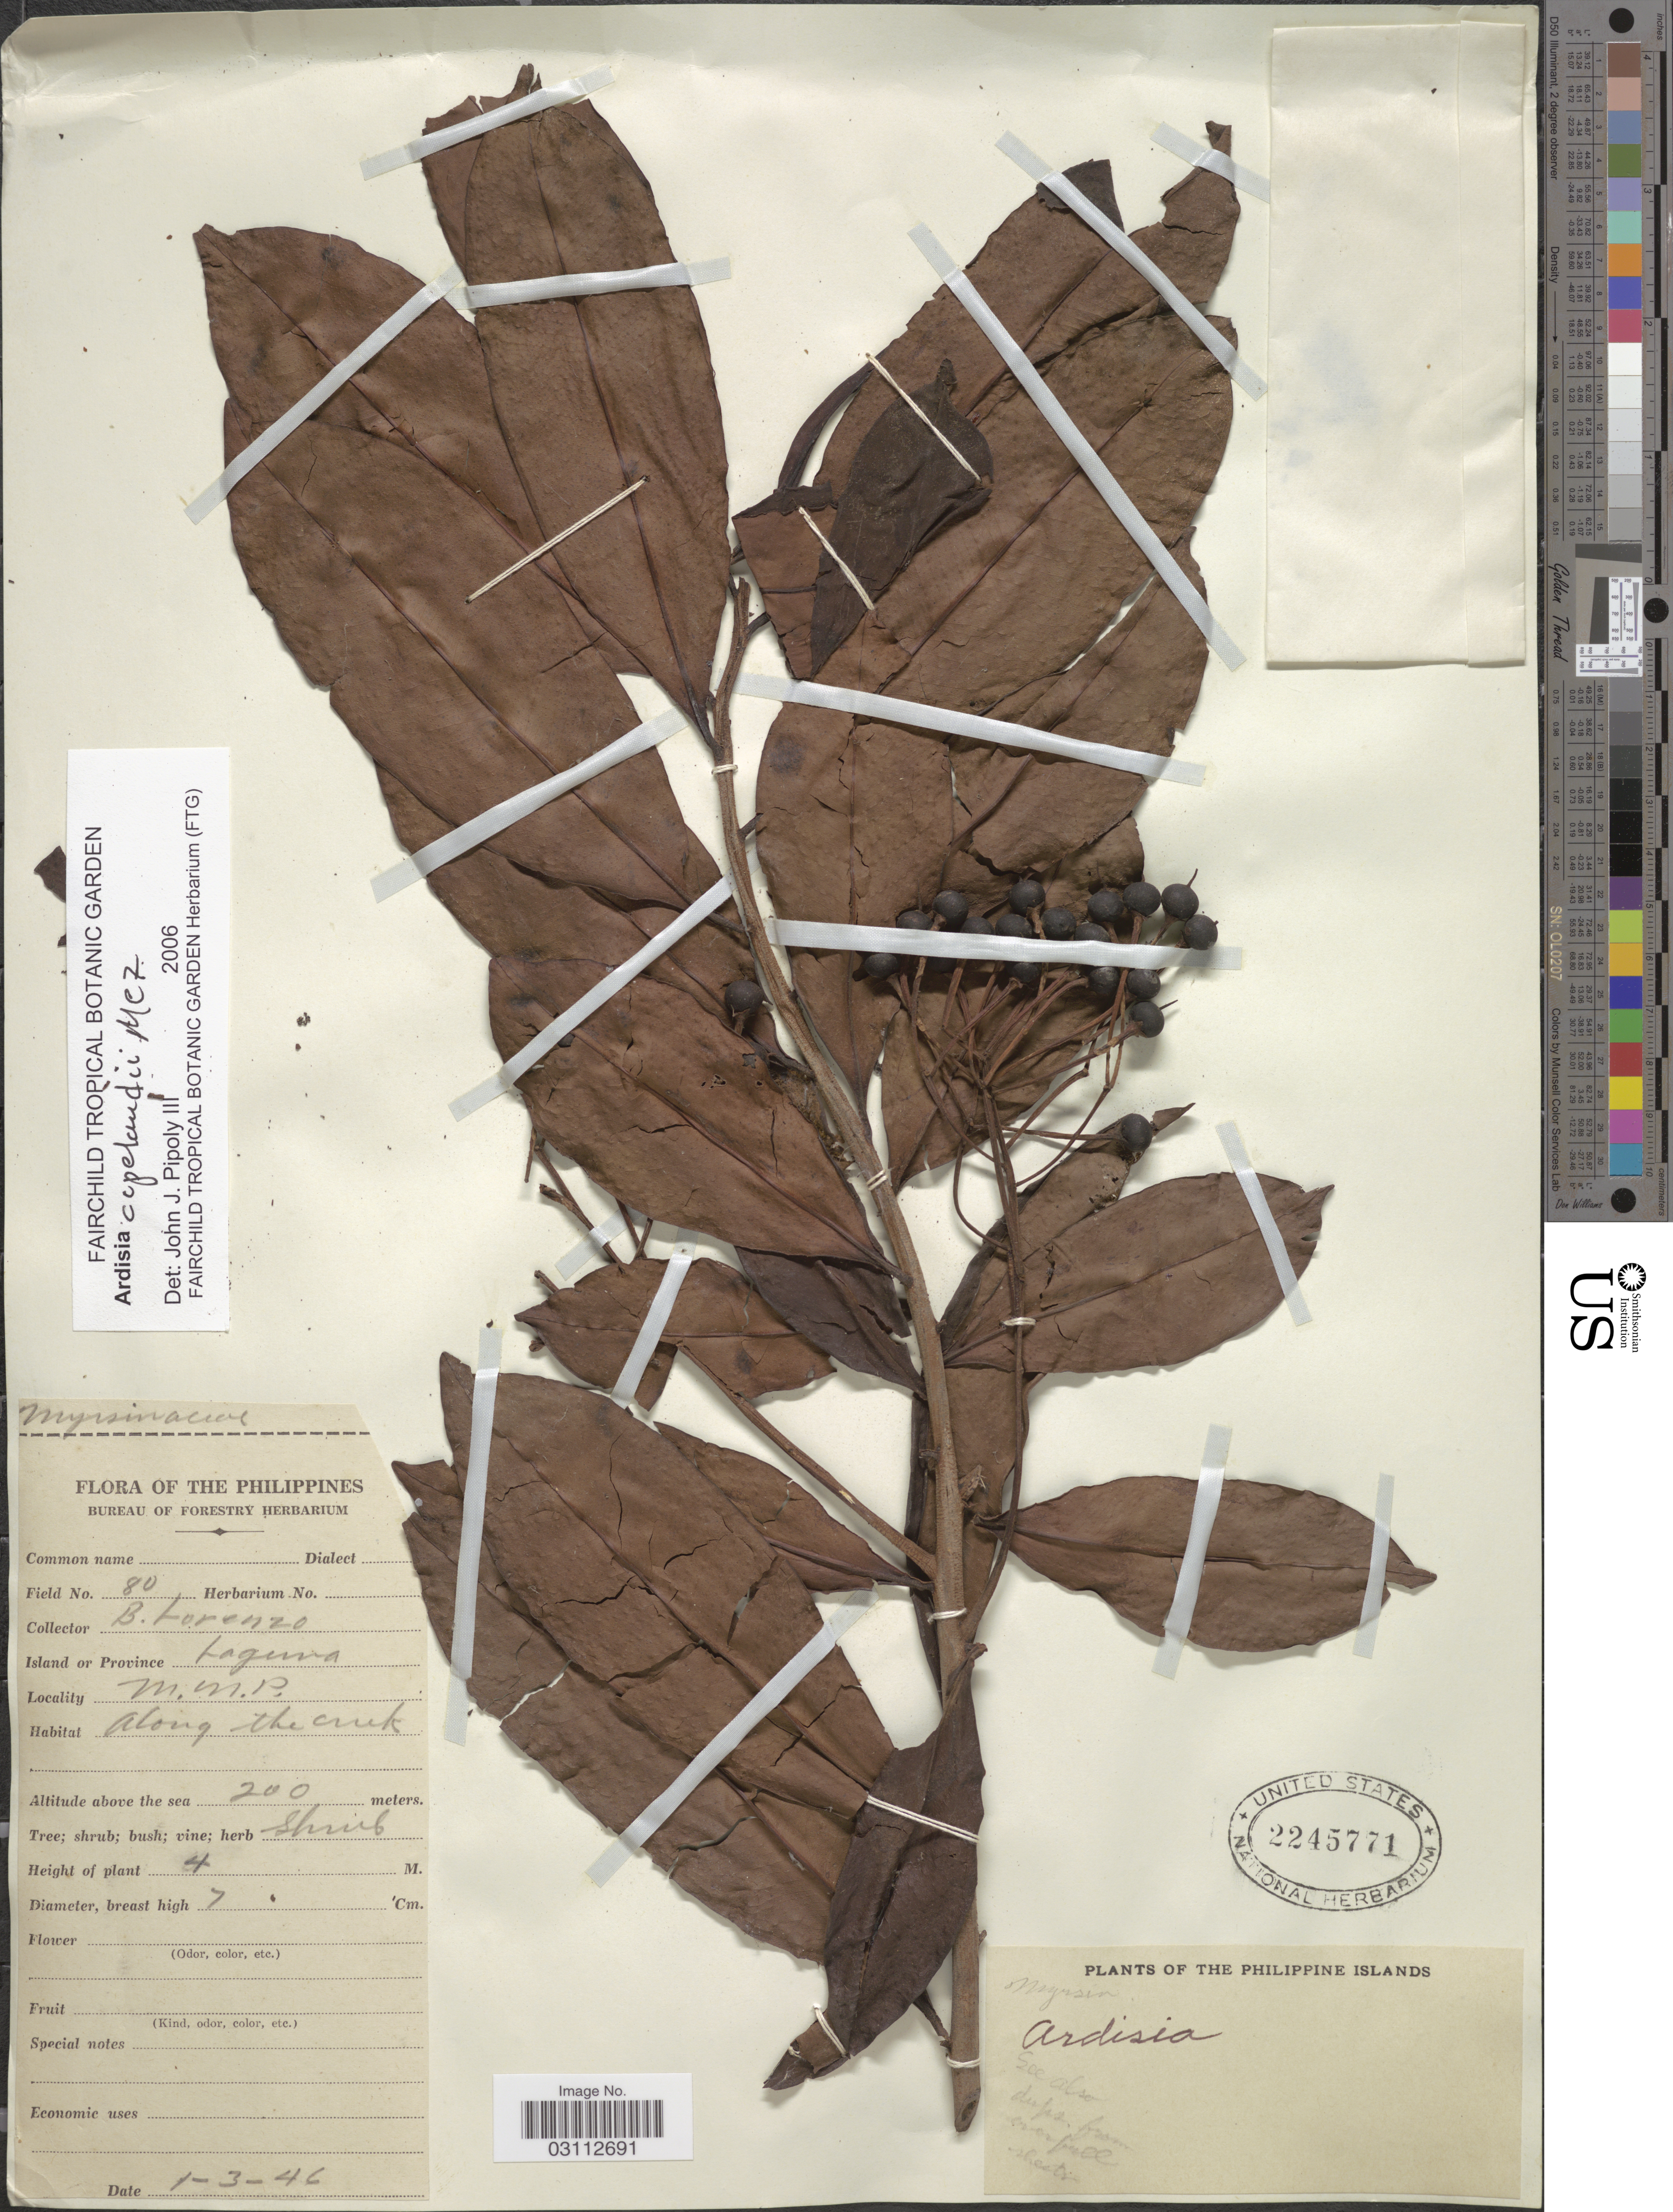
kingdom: Plantae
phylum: Tracheophyta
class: Magnoliopsida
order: Ericales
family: Primulaceae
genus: Ardisia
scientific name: Ardisia copelandii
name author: Mez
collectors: B. Lorenzo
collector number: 80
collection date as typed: Transcribed d/m/y: 1/3/46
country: Philippines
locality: Island or Province Laguna, M.M.P., along the creek.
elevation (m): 200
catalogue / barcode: US 2245771